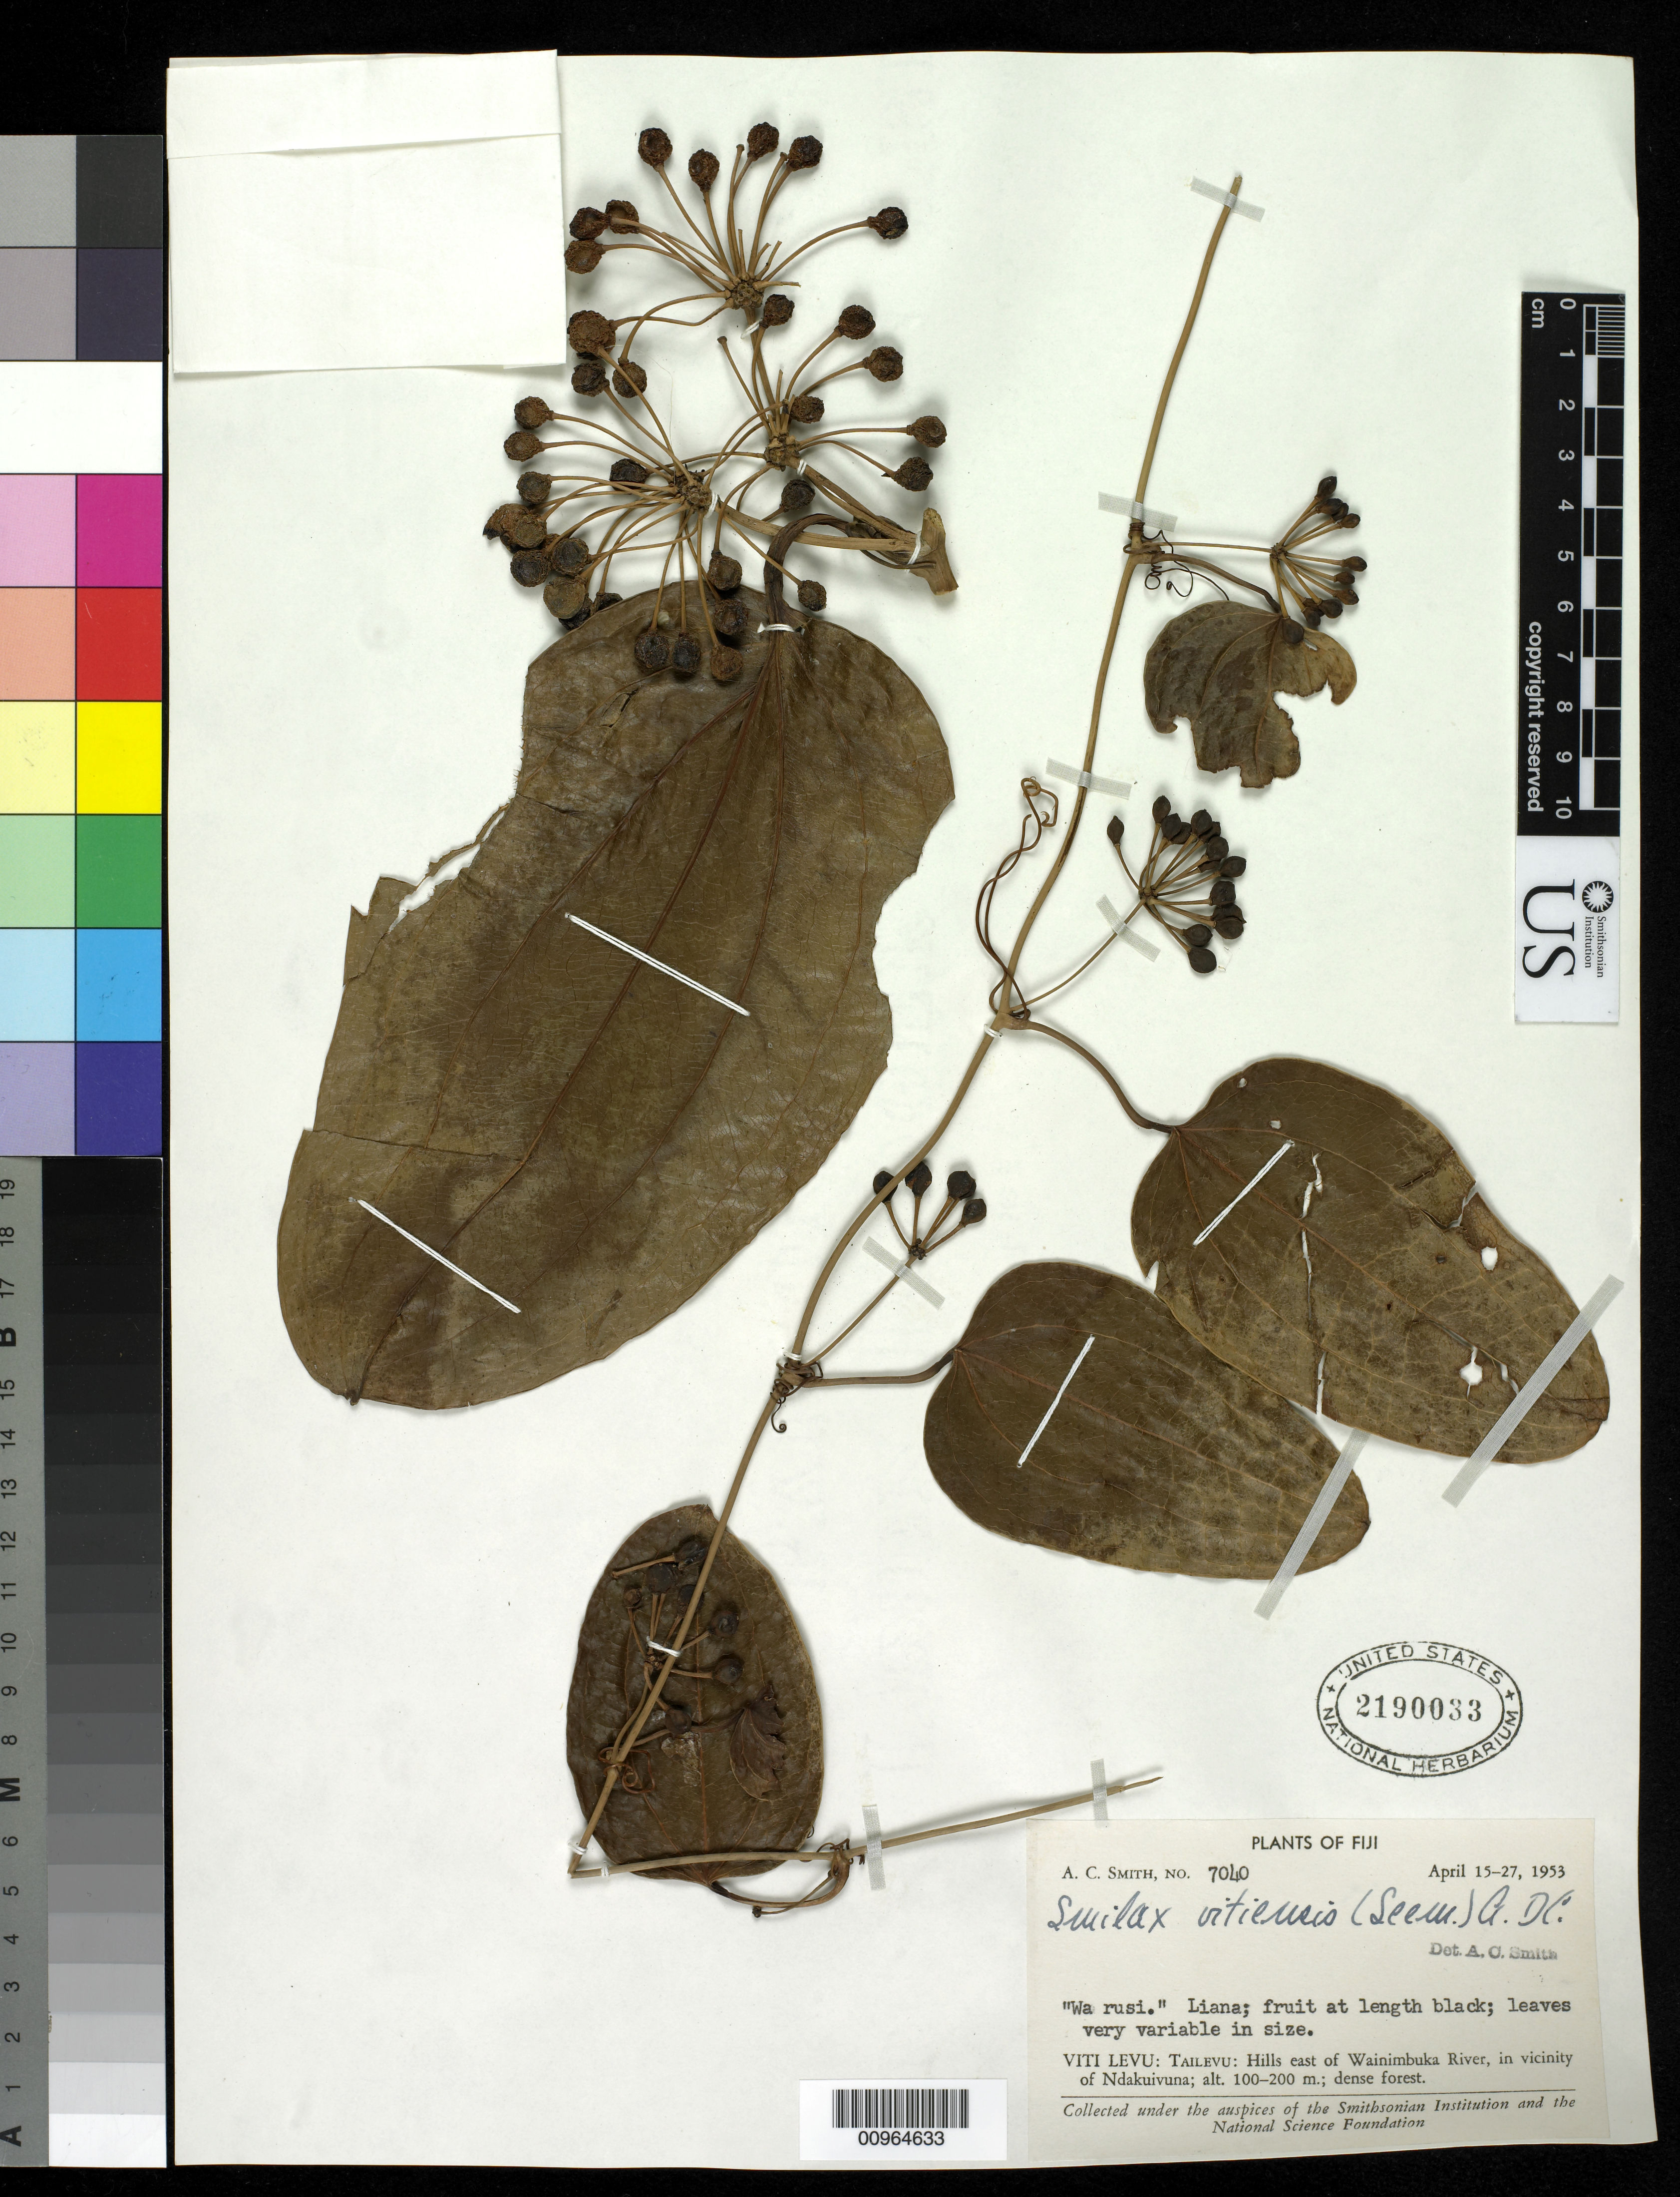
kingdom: Plantae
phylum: Tracheophyta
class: Liliopsida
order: Liliales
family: Smilacaceae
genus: Smilax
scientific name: Smilax vitiensis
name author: (Seem.) A. DC.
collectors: C. A. Smith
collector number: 7040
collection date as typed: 15 Mar 1953 to 27 Apr 1953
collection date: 1953-03-15/1953-04-27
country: Fiji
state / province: Central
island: Viti Levu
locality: Hills east of Wainimbuka, in vicinity of Ndakuivuna. Tailevu.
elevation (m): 100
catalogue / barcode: US 2190033